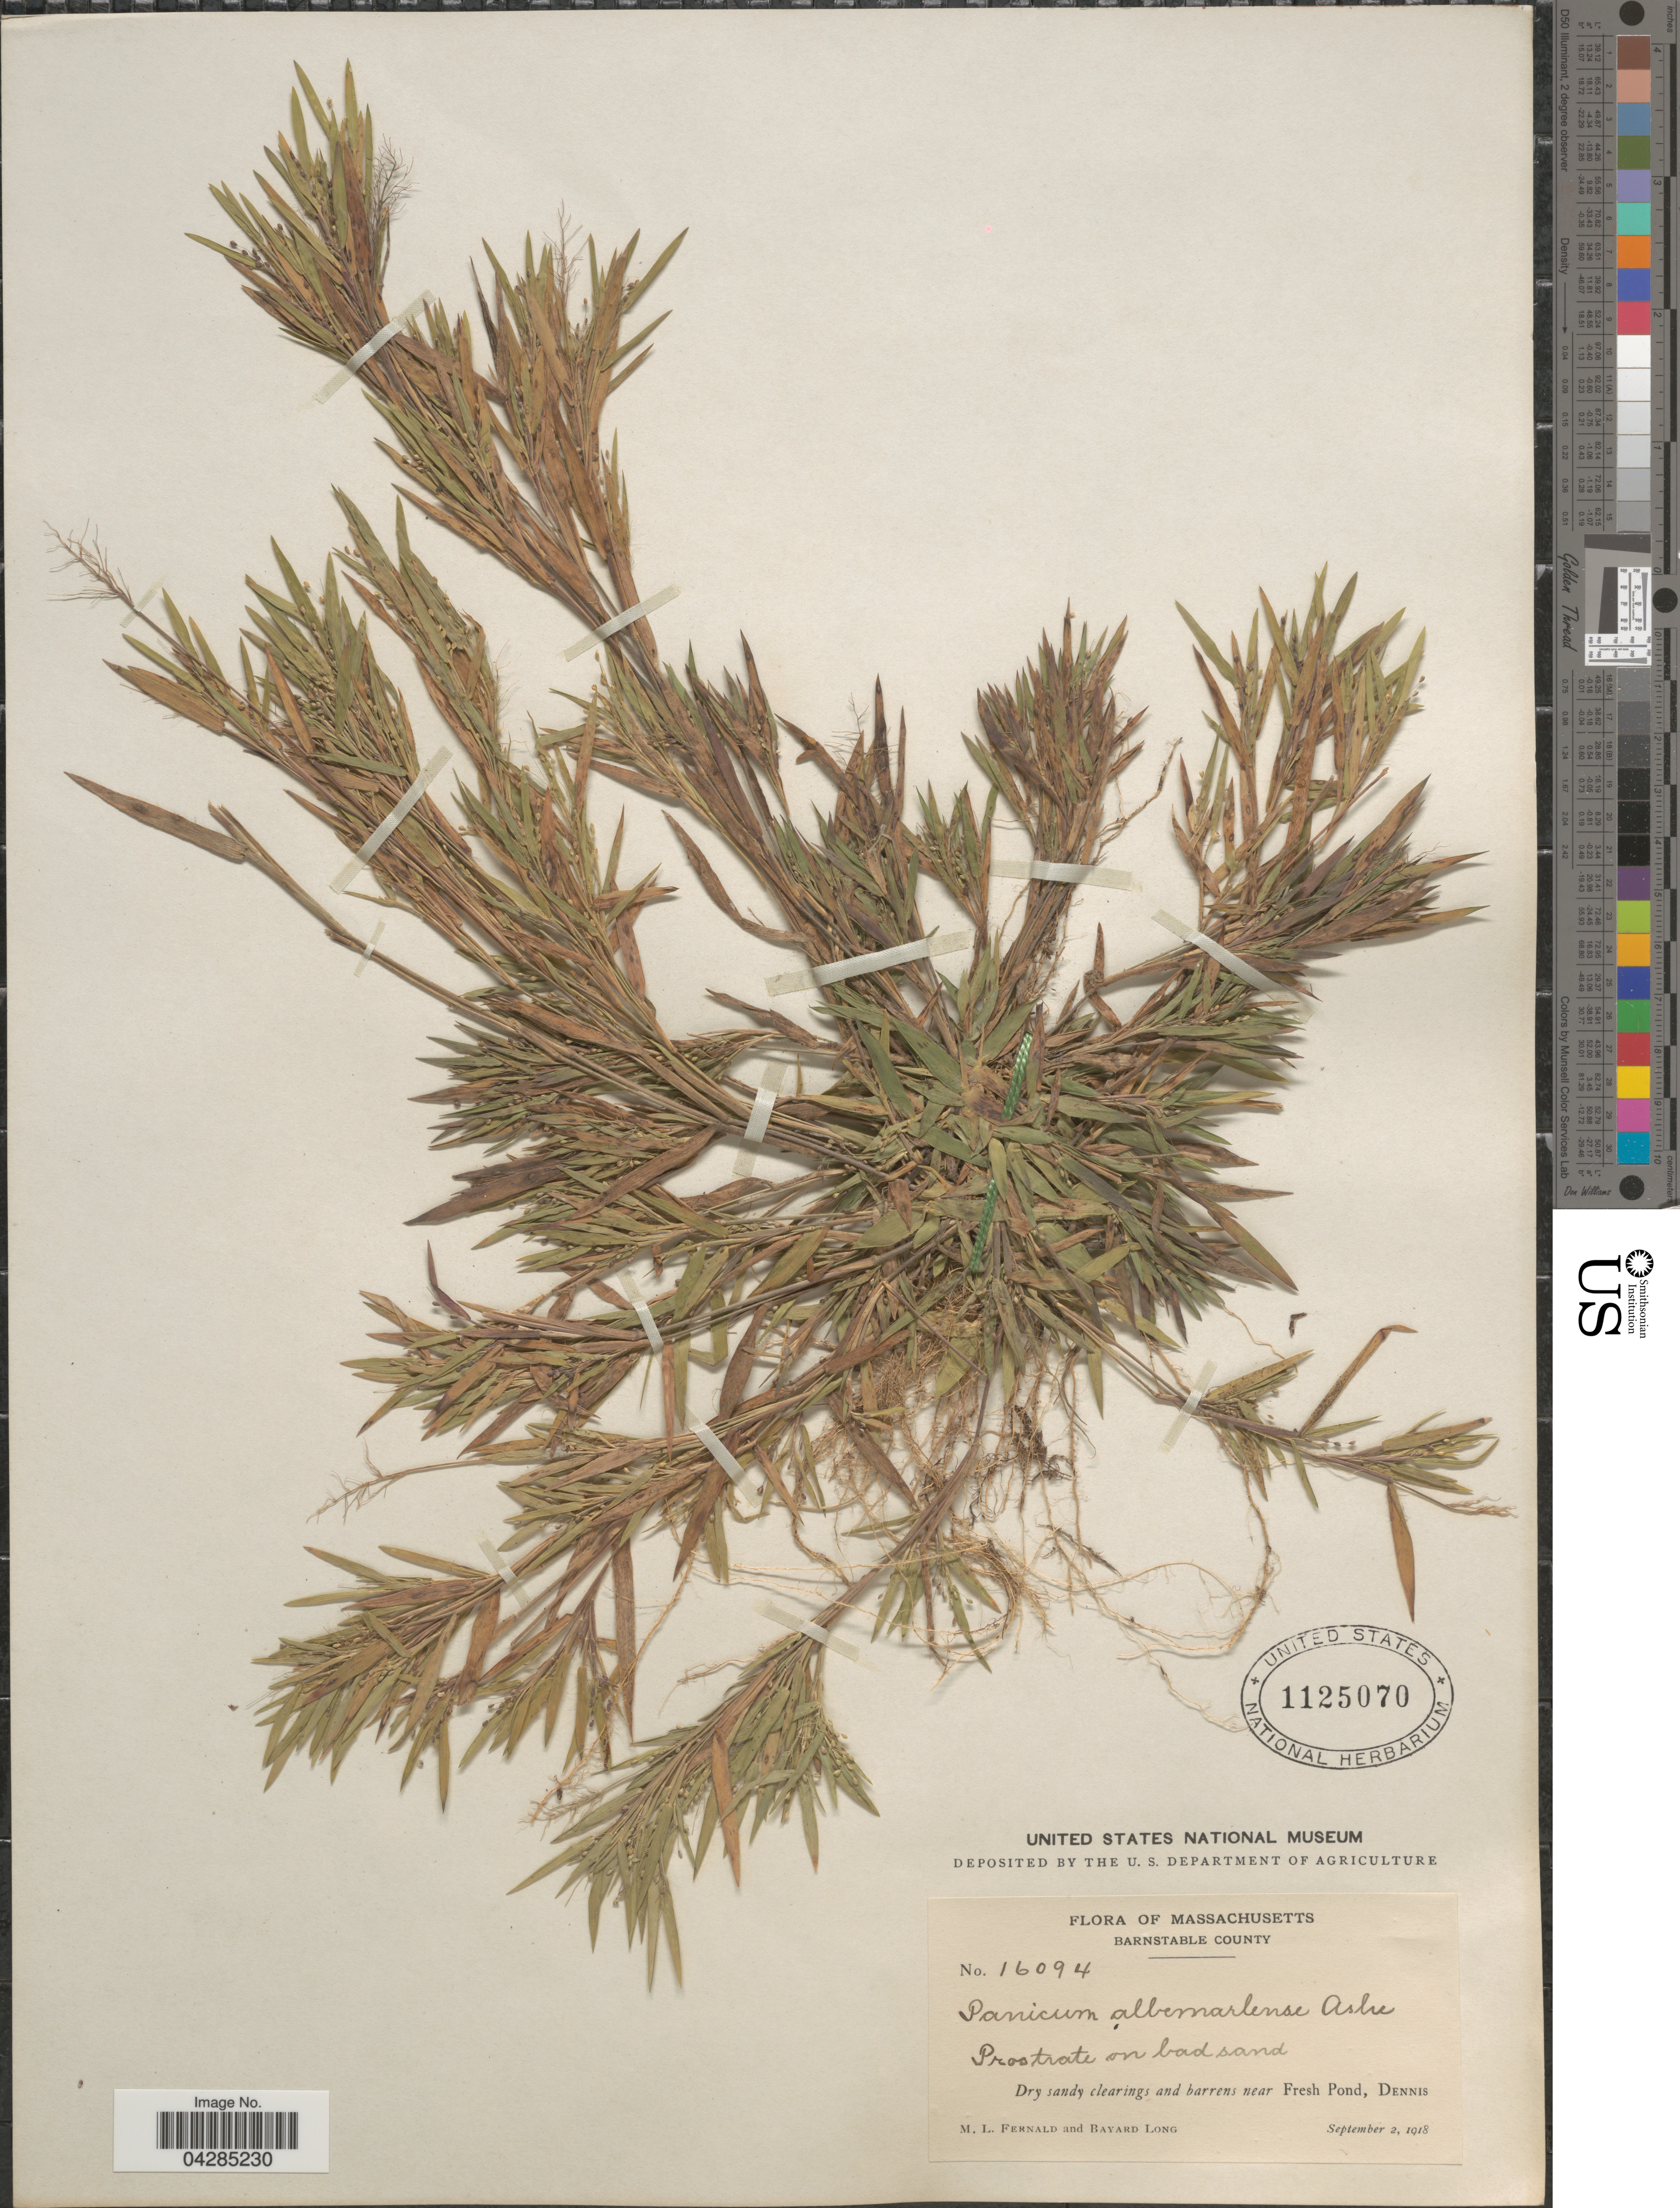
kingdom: Plantae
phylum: Tracheophyta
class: Liliopsida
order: Poales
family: Poaceae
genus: Dichanthelium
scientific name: Dichanthelium portoricense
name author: (Desv. ex Ham.) B.F. Hansen & Wunderlin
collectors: M. L. Fernald & B. Long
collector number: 16094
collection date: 1918-09-02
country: United States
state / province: Massachusetts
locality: Barnstable County. Prostrate on bad sand. Dry sandy clearings and barrens near Fresh Pond, Dennis.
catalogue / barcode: US 1125070